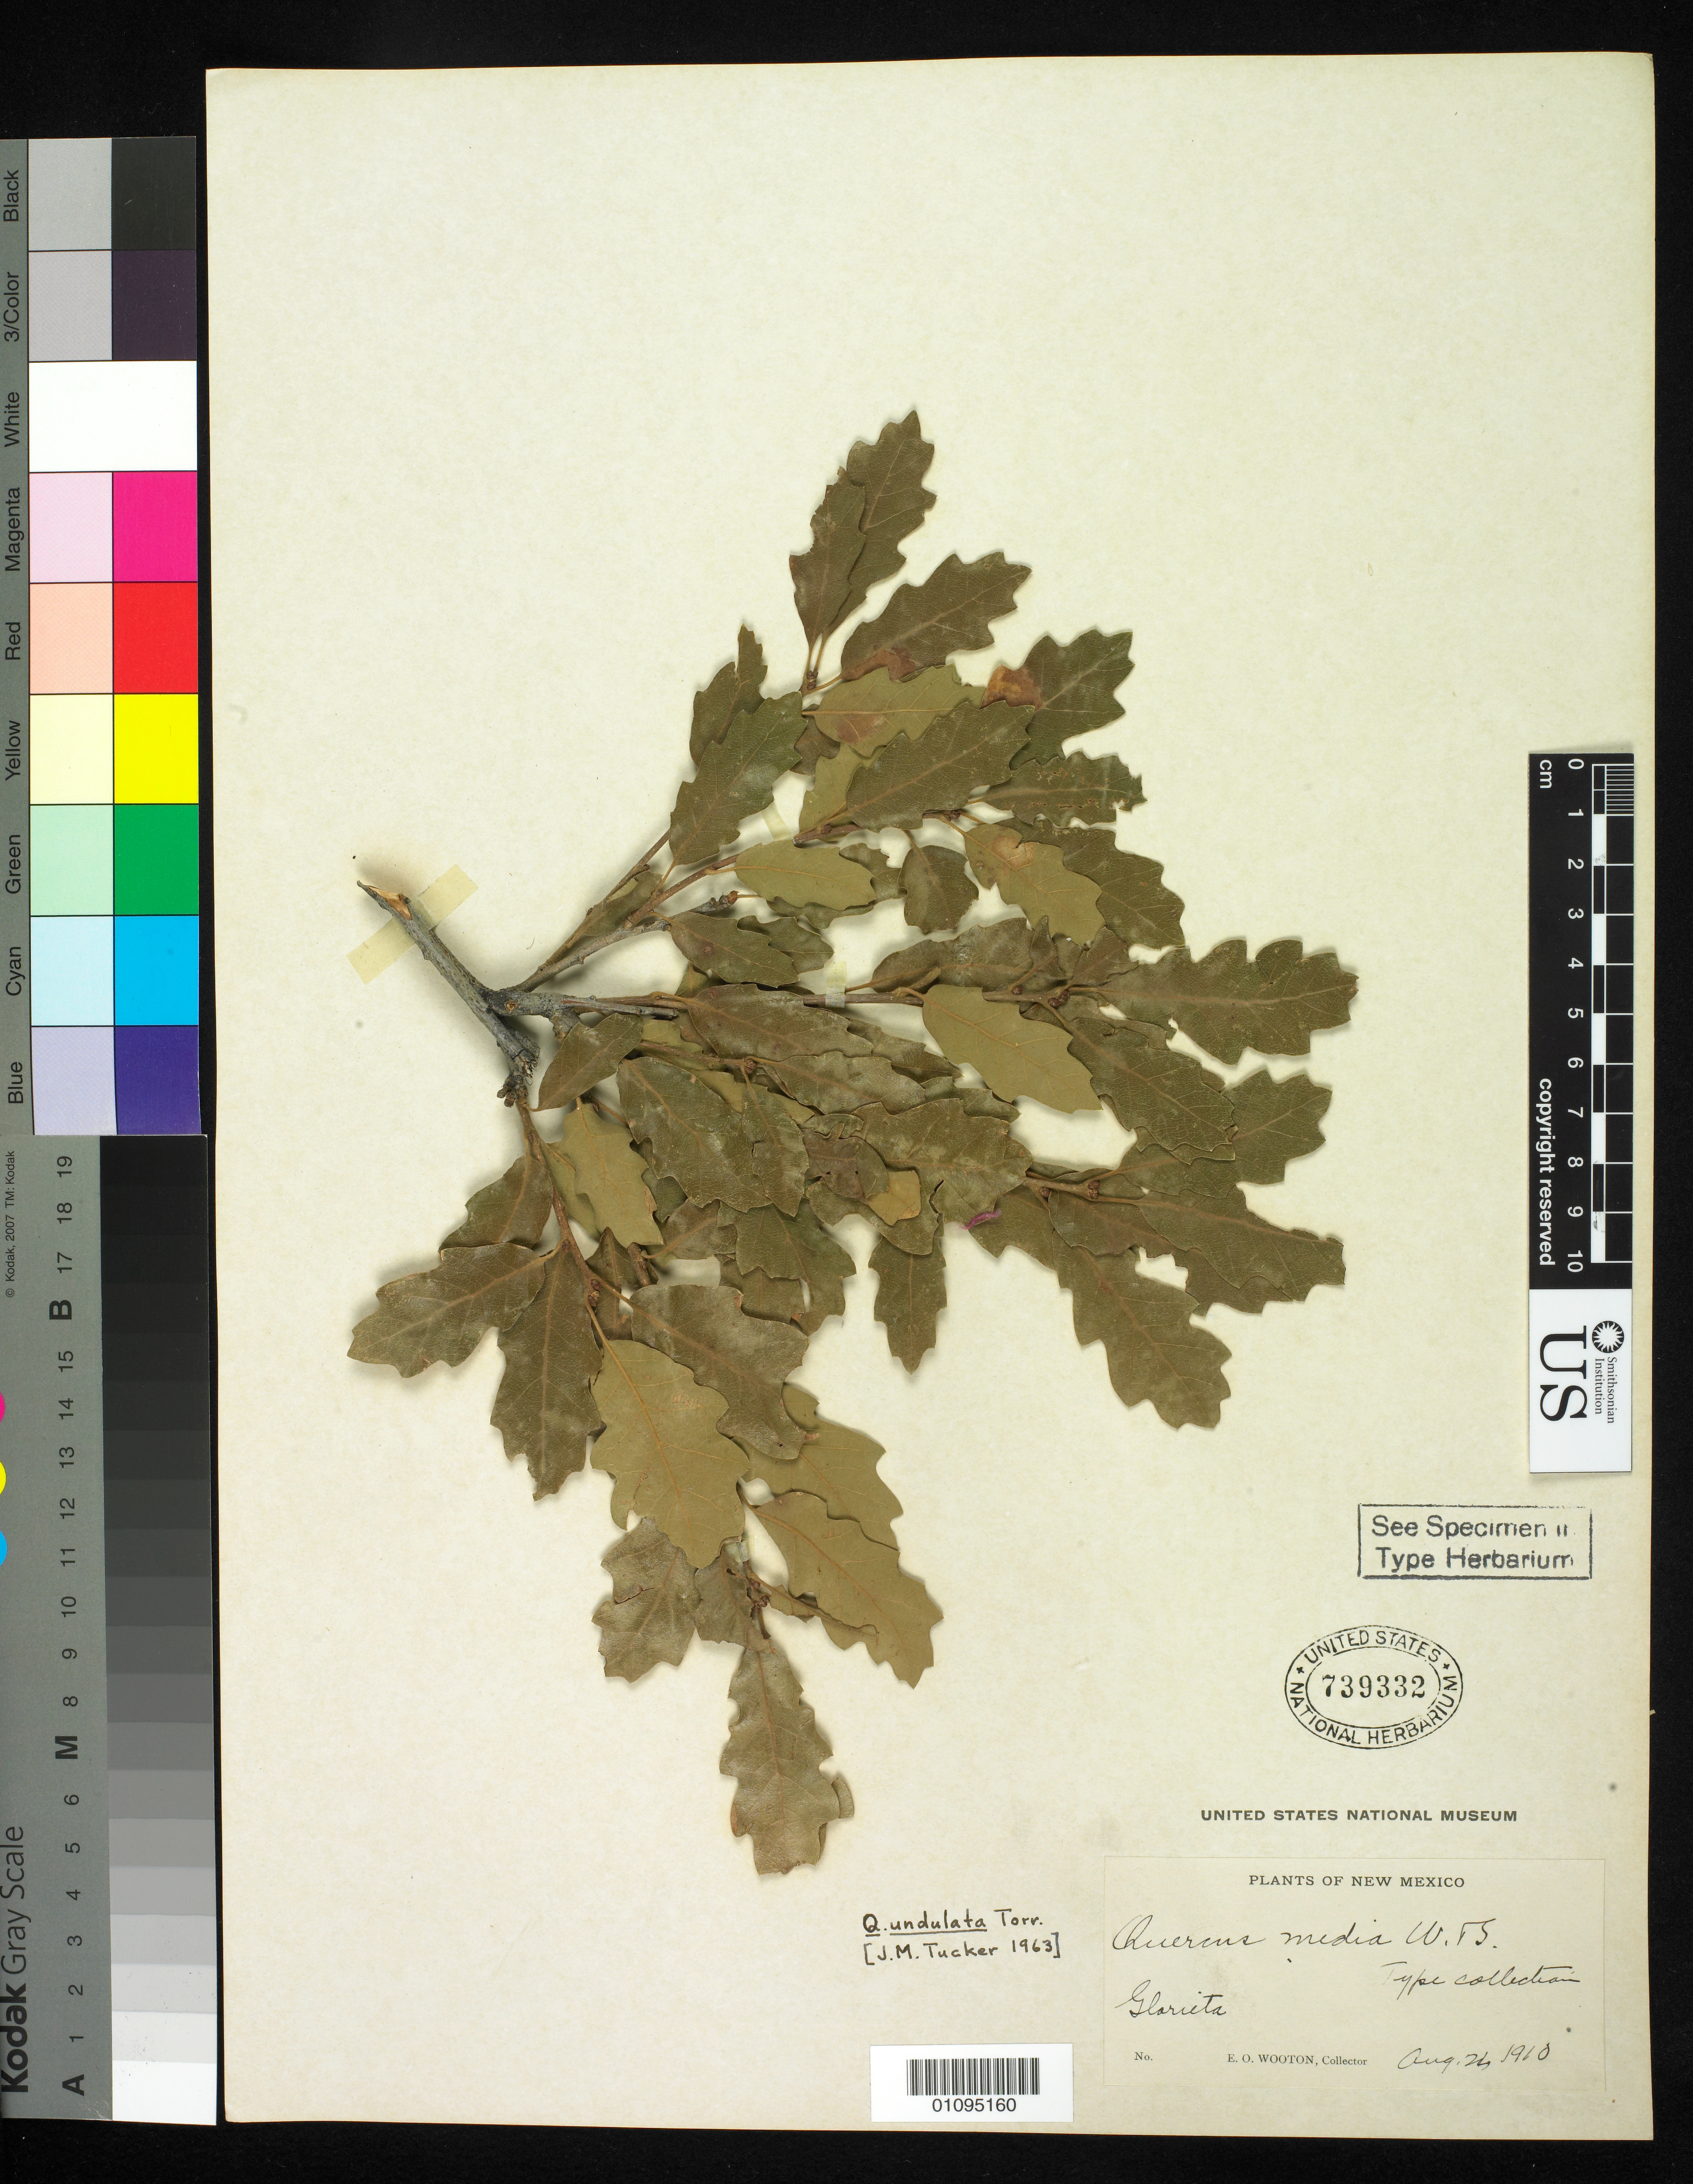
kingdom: Plantae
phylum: Tracheophyta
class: Magnoliopsida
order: Fagales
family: Fagaceae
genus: Quercus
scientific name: Quercus media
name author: Wooton & Standl.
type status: Isotype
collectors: E. O. Wooton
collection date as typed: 24 Aug 1910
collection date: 1910-08-24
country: United States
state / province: New Mexico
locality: Glorita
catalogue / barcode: US 739332